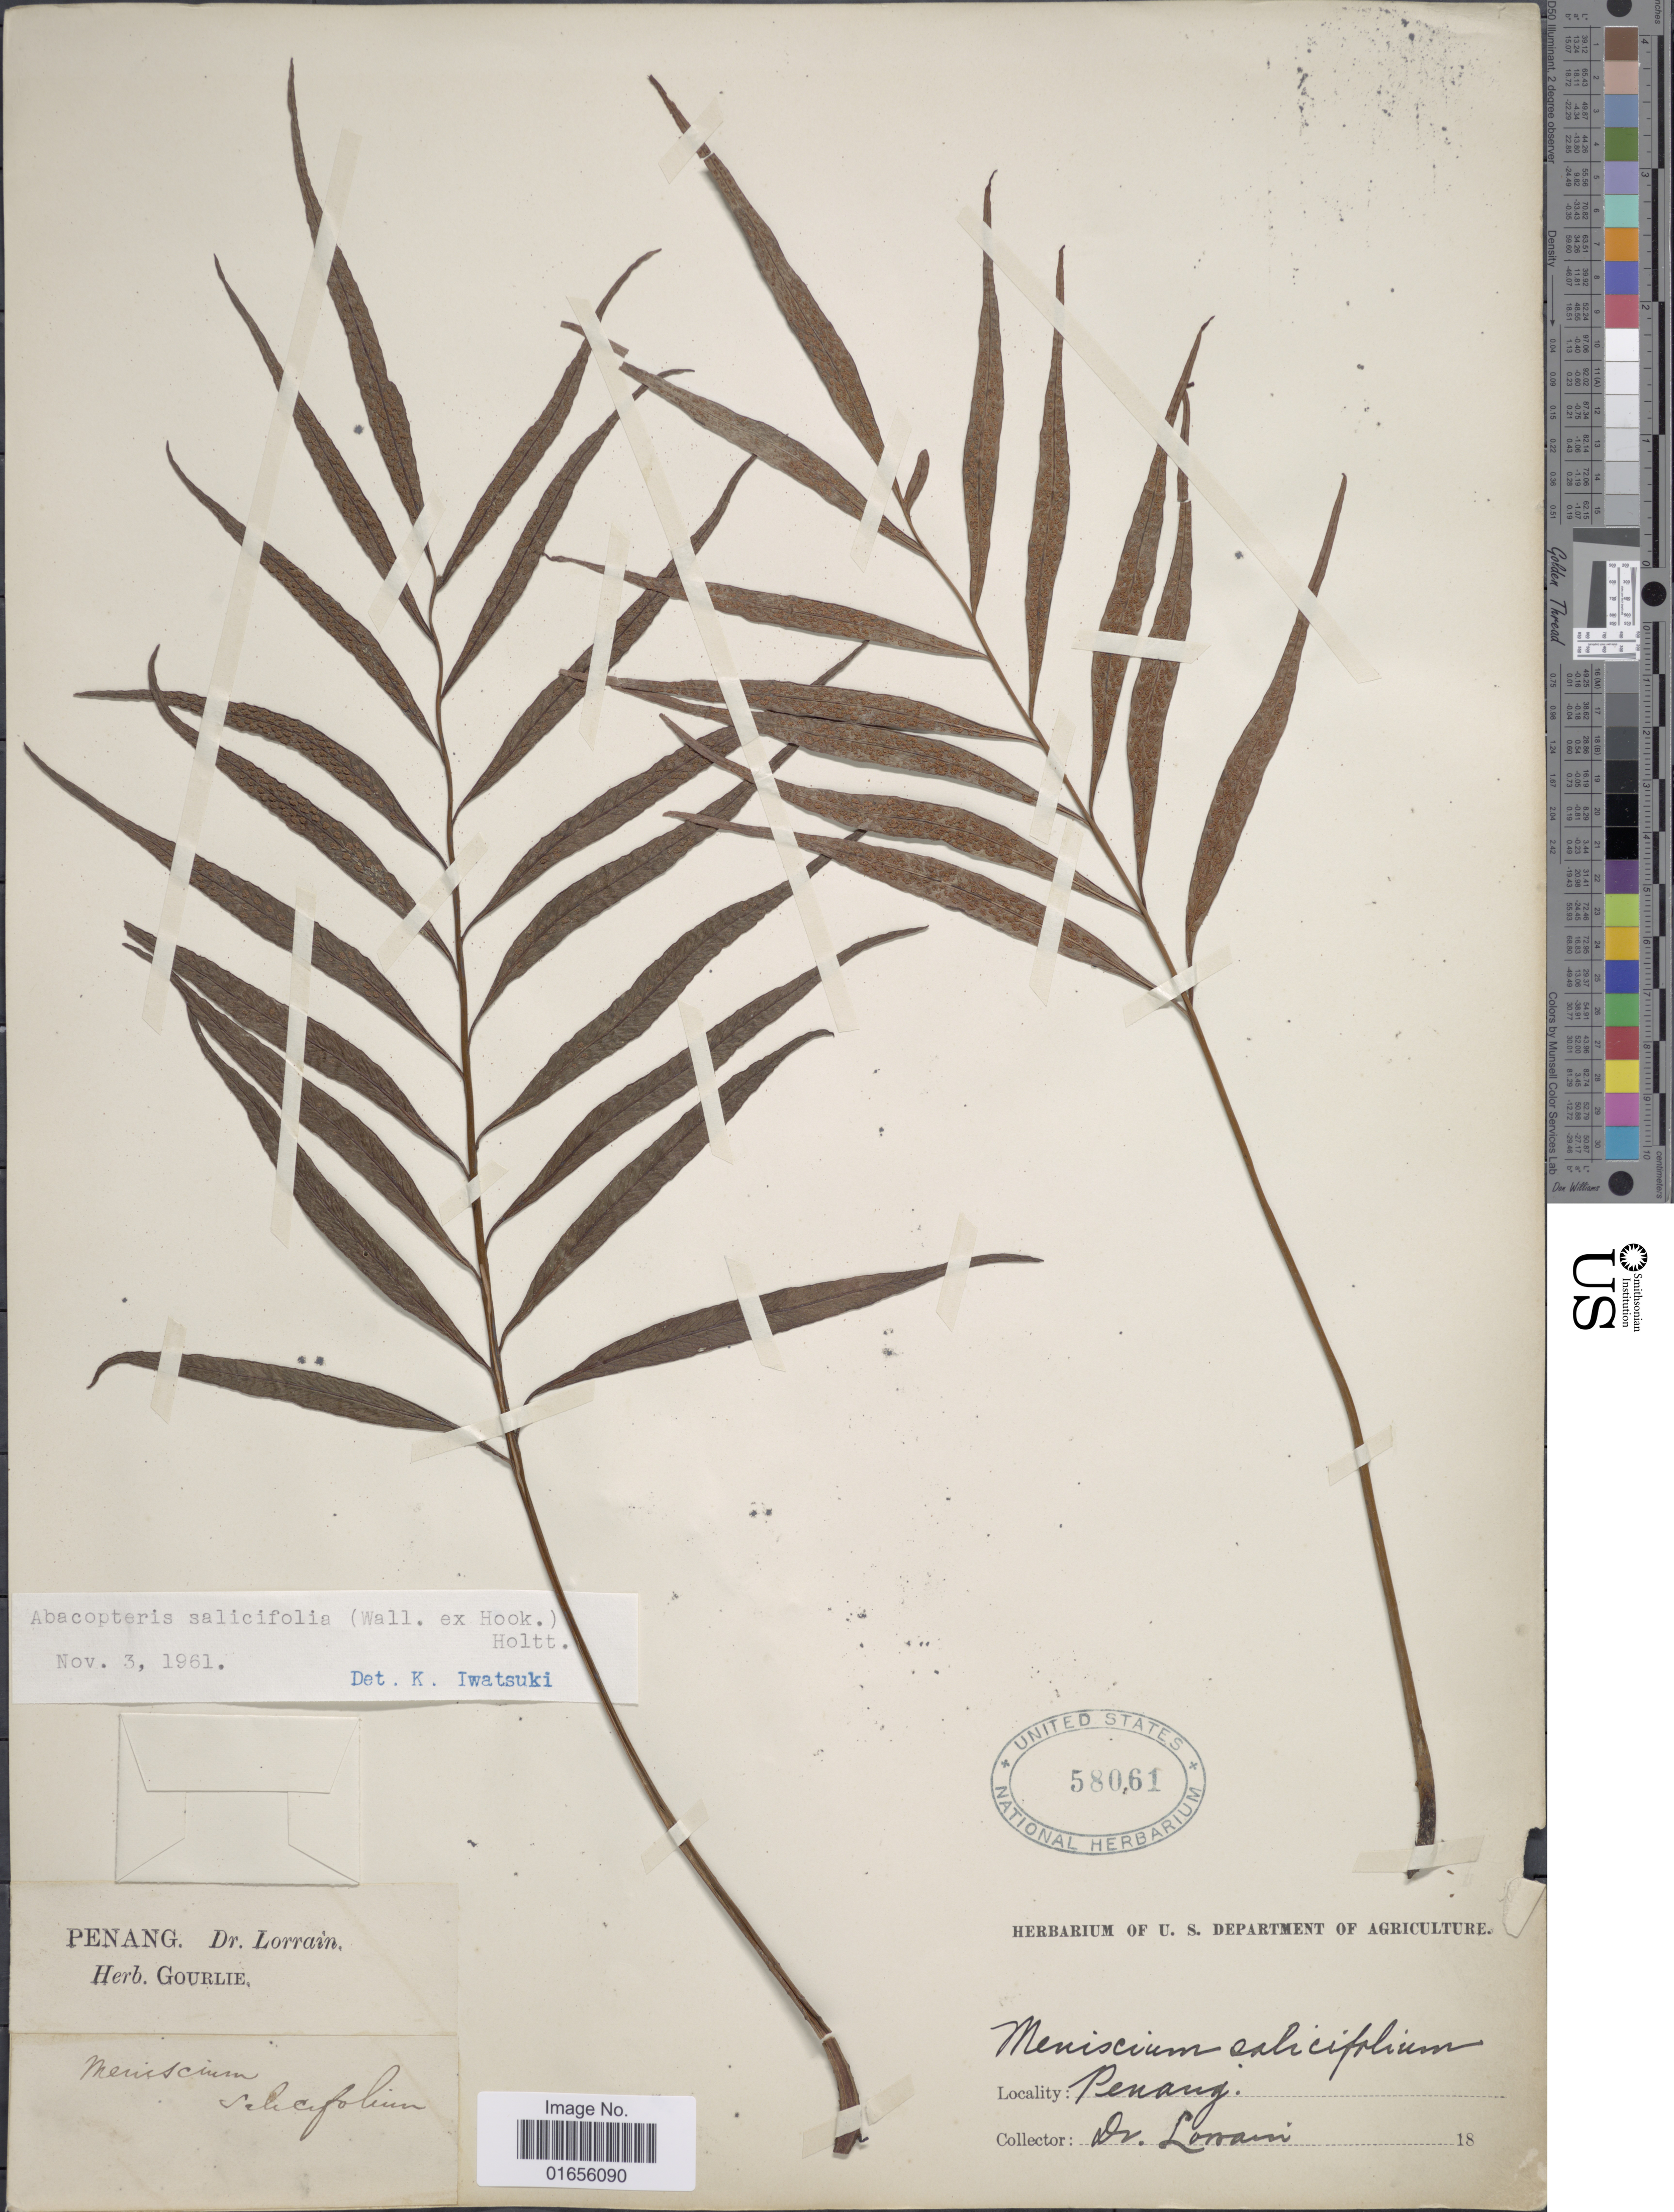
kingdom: Plantae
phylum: Tracheophyta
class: Polypodiopsida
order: Polypodiales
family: Thelypteridaceae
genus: Pronephrium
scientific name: Pronephrium salicifolium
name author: (Wall.) Holttum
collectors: -- Lorrain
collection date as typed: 18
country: Malaysia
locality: Penang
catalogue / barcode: US 58061